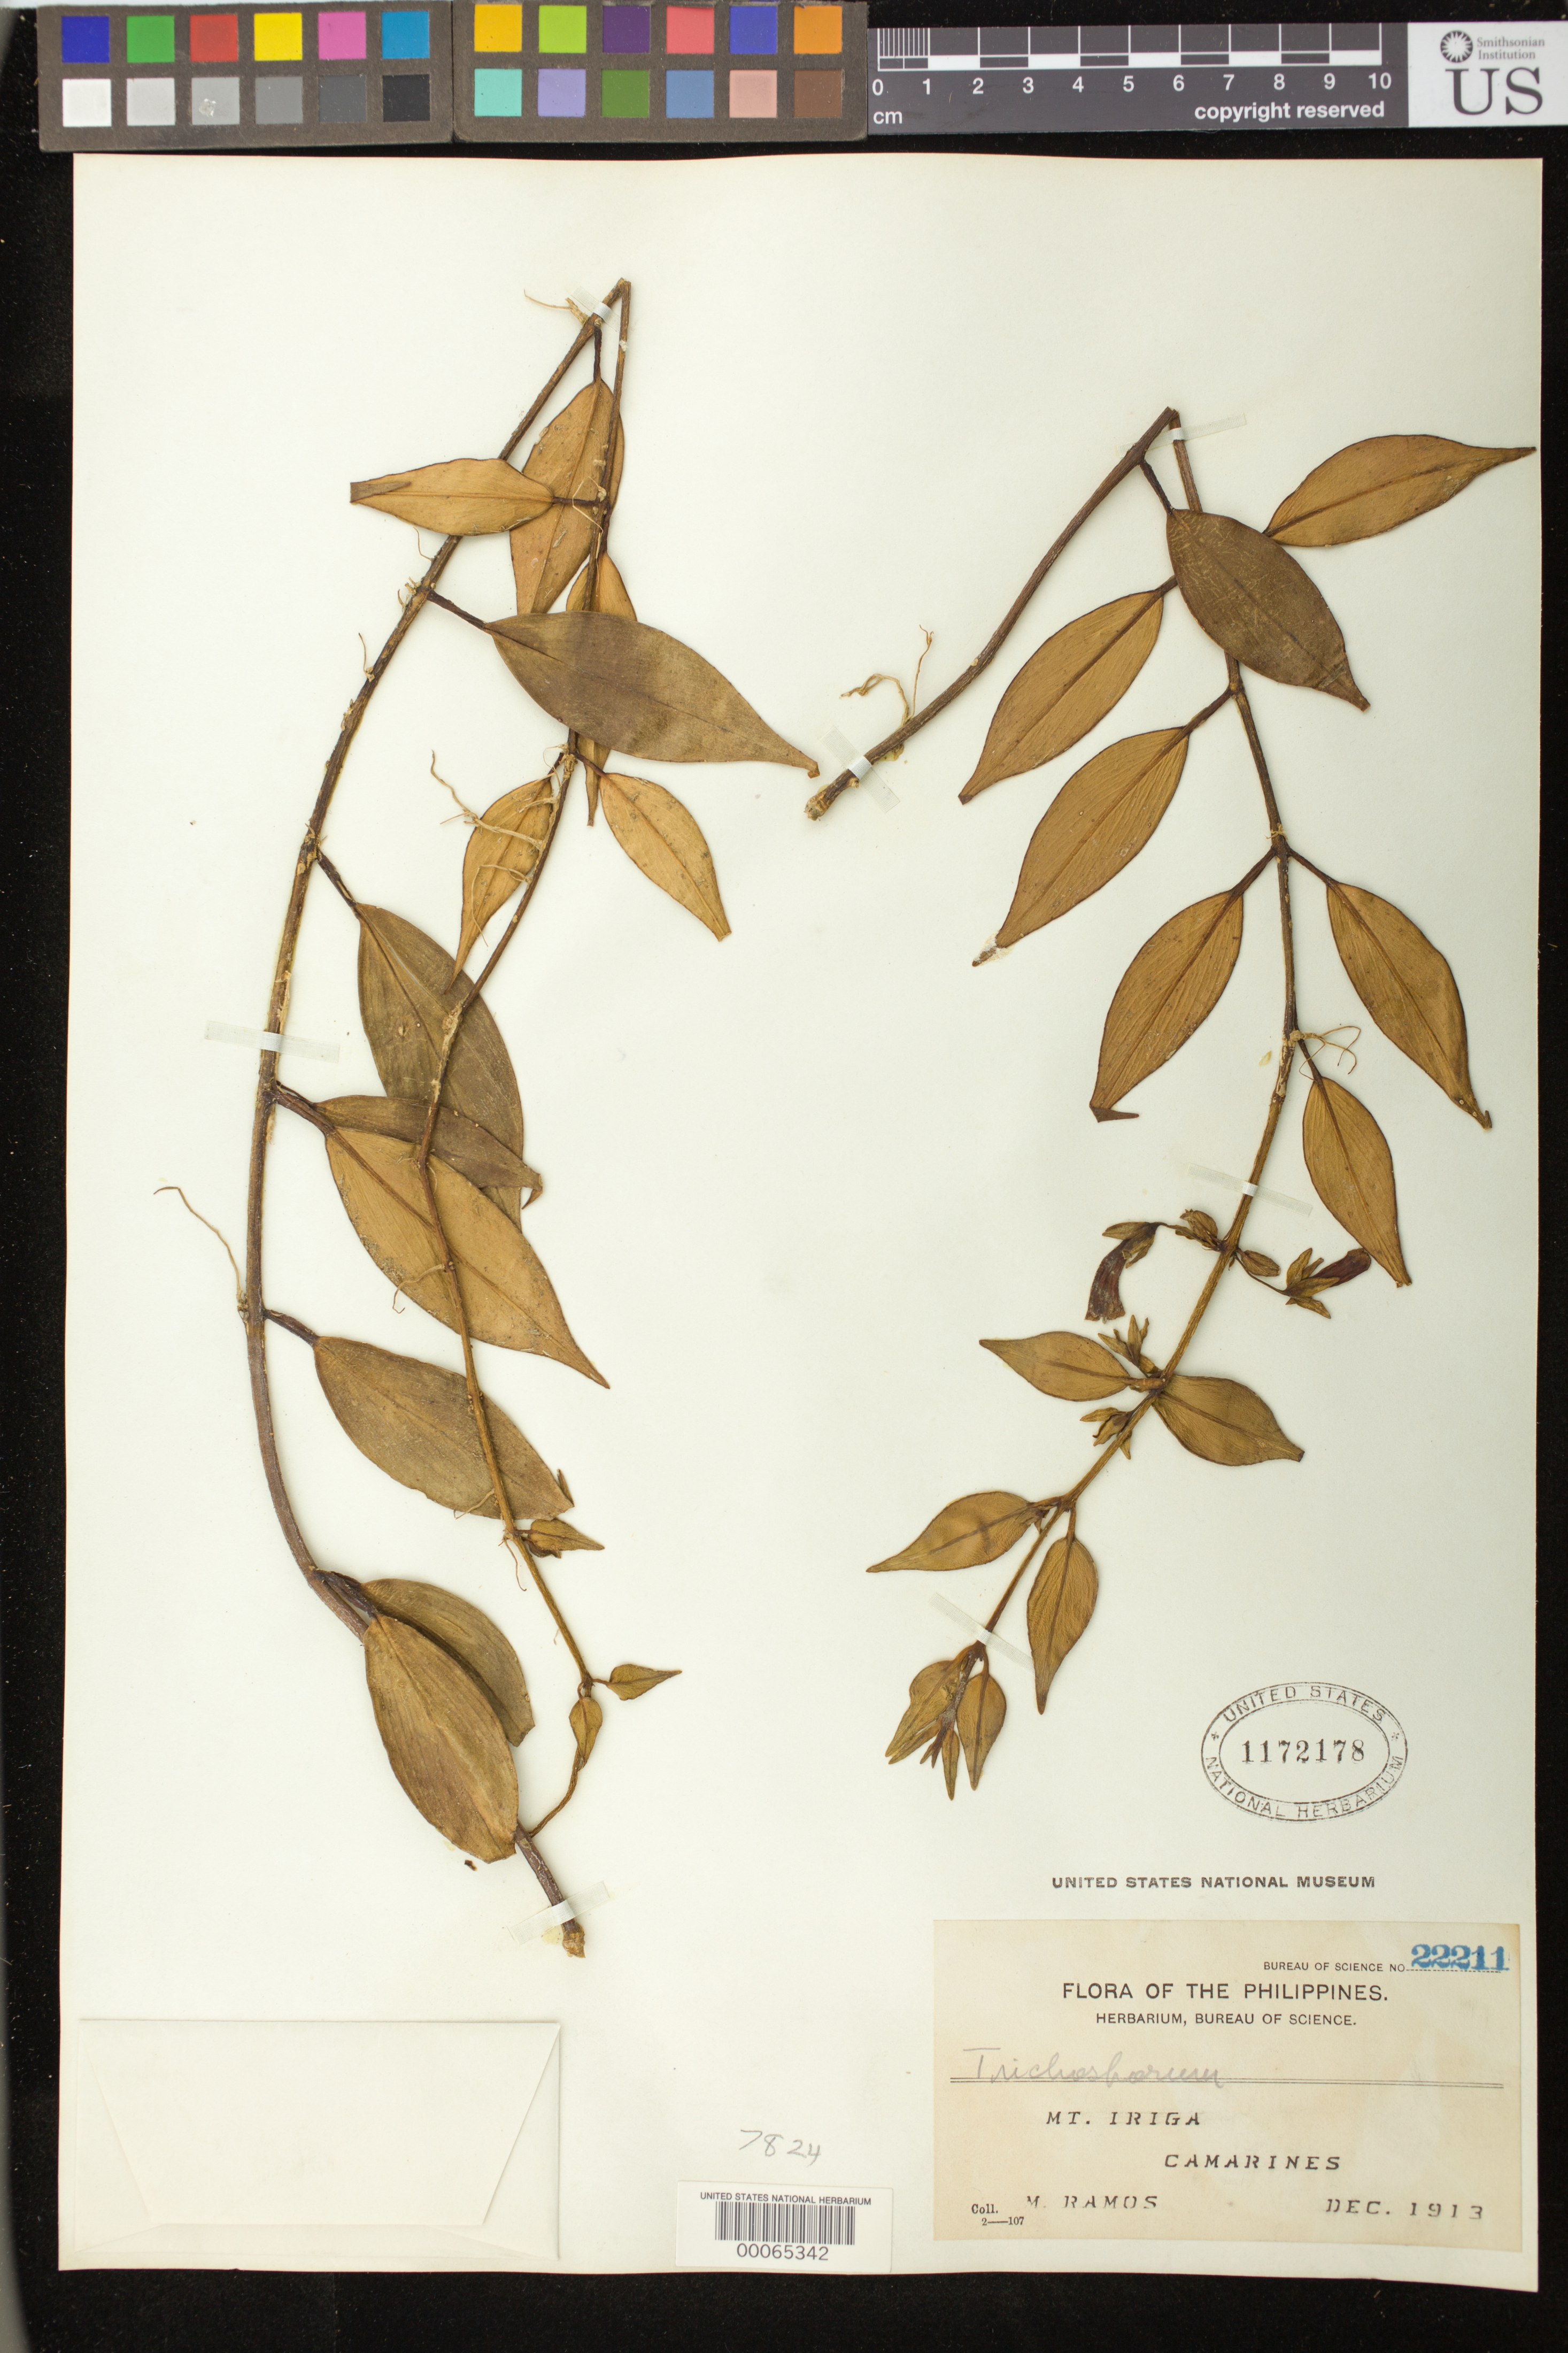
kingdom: Plantae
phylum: Tracheophyta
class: Magnoliopsida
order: Lamiales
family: Gesneriaceae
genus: Trichosporum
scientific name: Trichosporum sp.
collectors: M. Ramos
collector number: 22211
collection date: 1913-12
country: Philippines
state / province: Bicol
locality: Mt. Iriga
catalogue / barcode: US 1172178